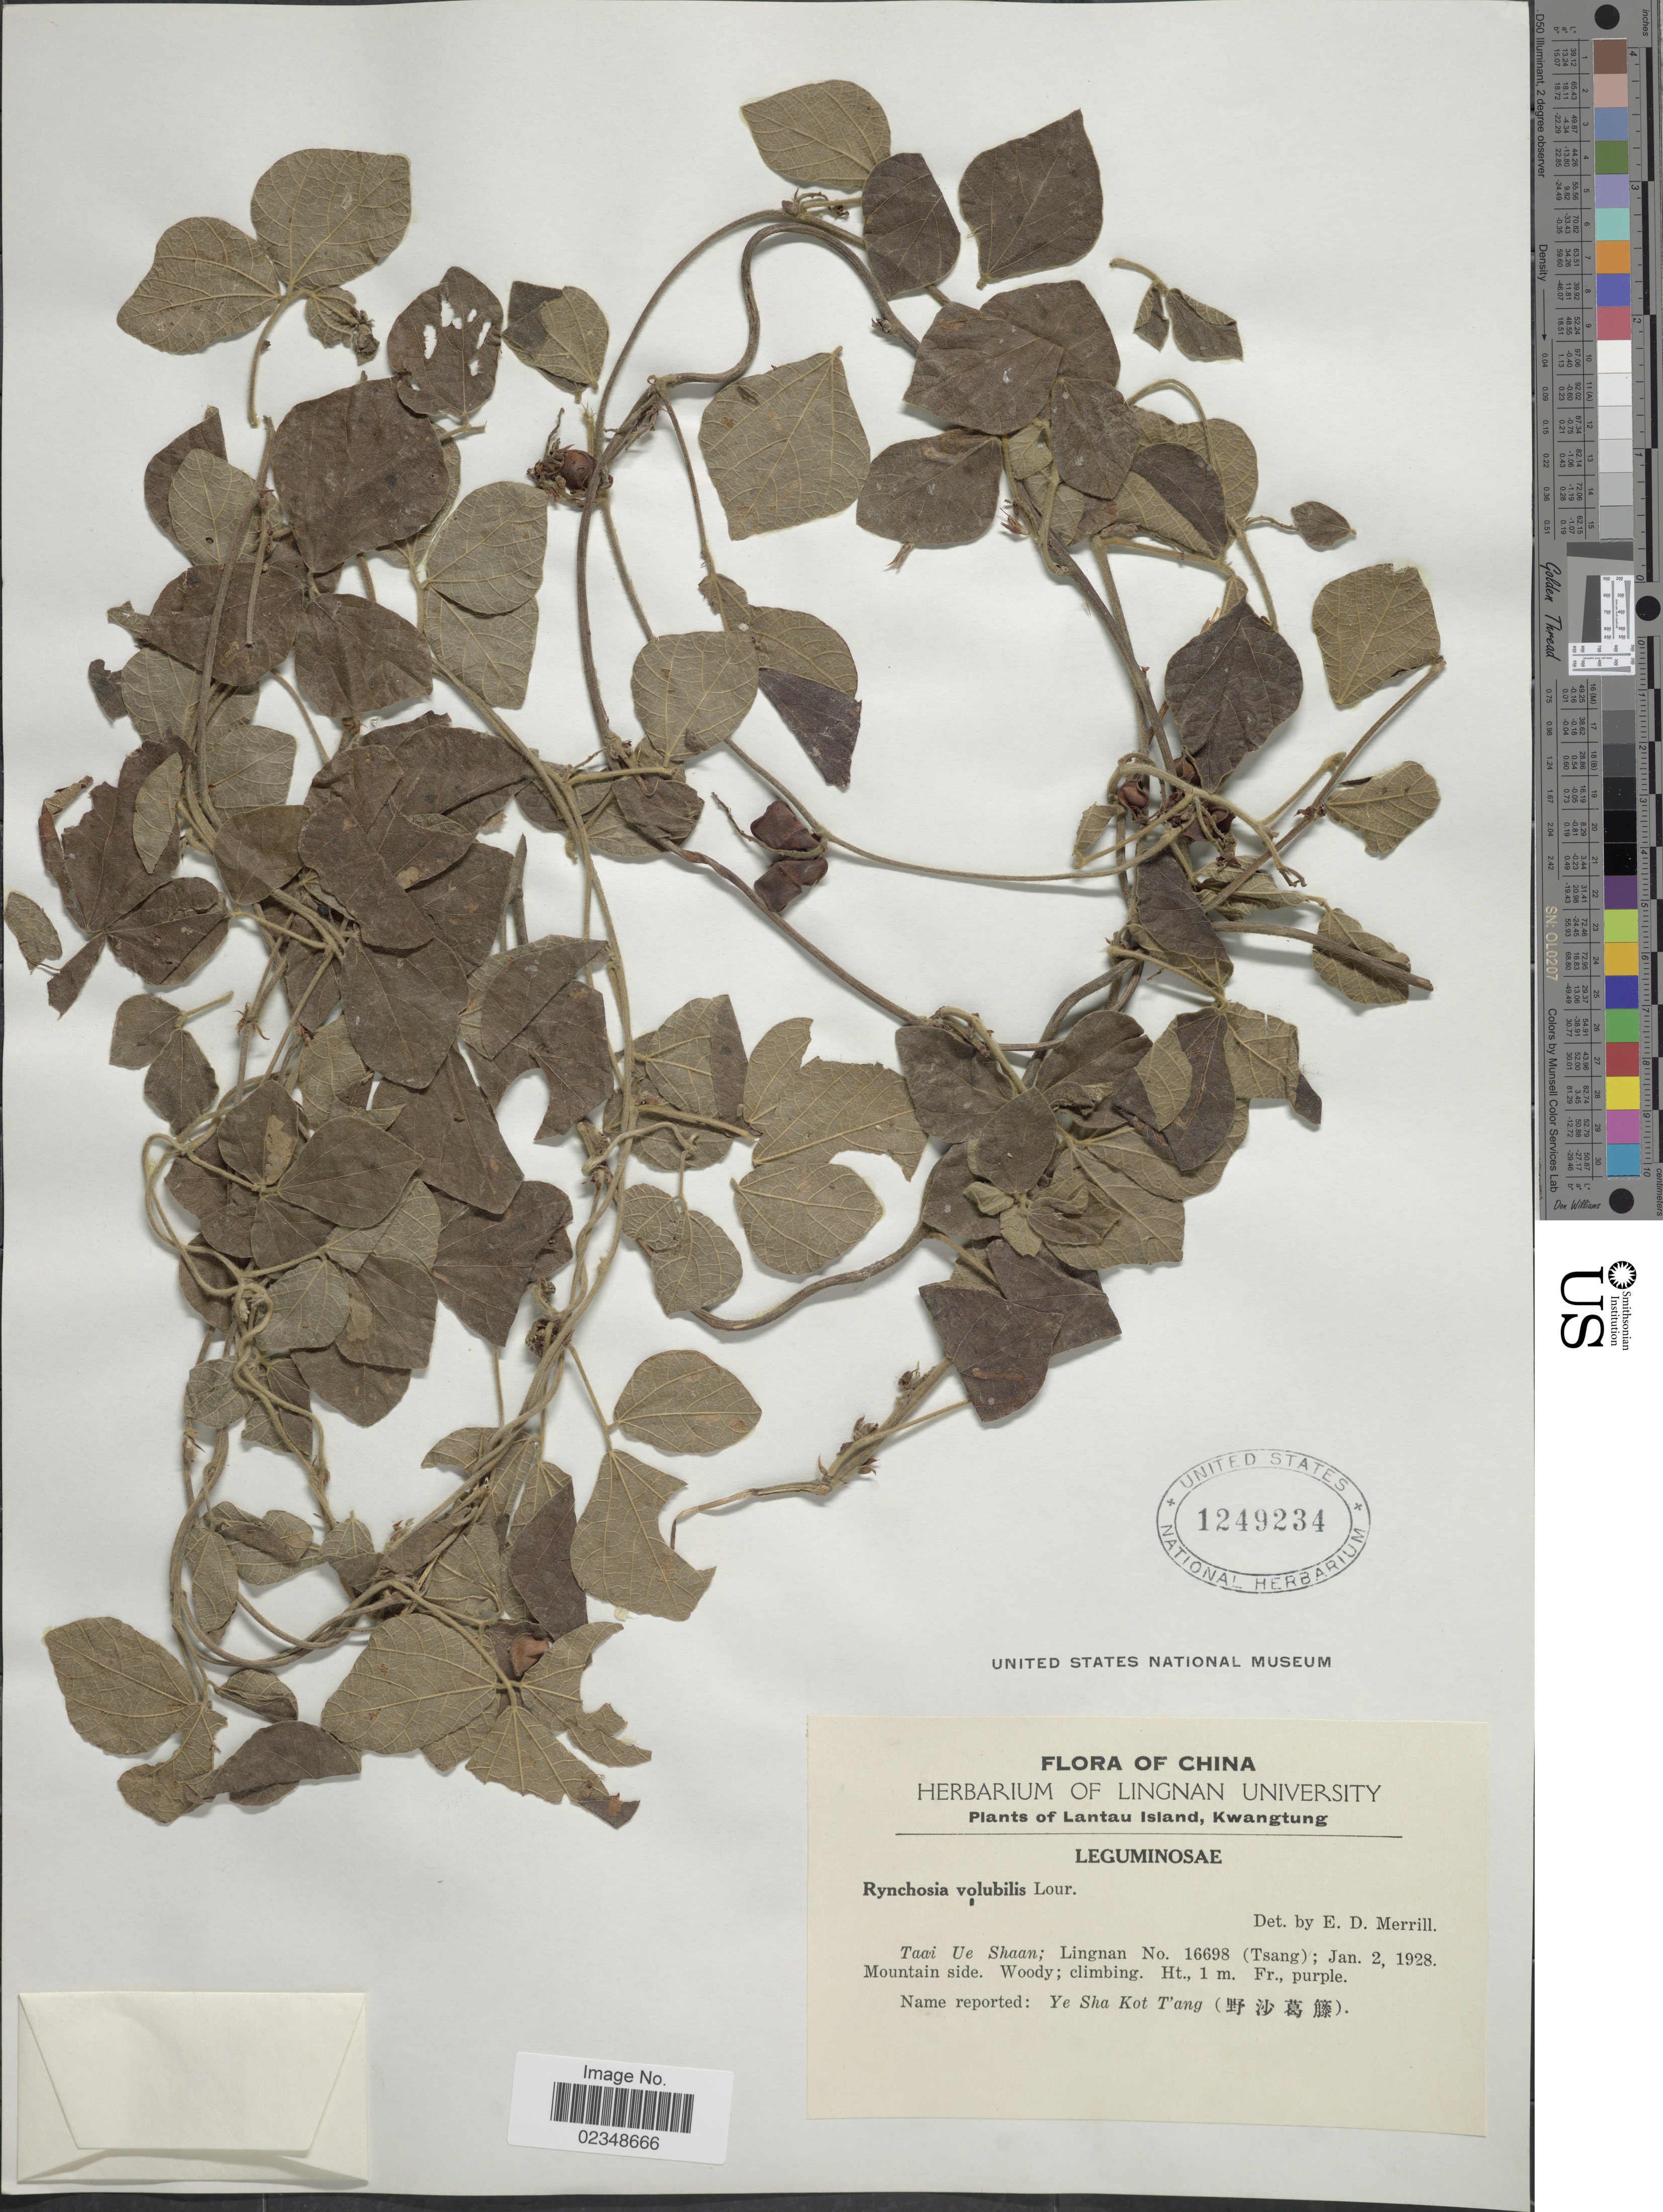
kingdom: Plantae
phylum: Tracheophyta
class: Magnoliopsida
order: Fabales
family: Fabaceae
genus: Rhynchosia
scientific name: Rhynchosia volubilis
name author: (Michx.) Wood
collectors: Lingnan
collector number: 16698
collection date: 1928-01-02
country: China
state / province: Guangdong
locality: Lantau Island, Kwangtung, Taai Ue Shaan;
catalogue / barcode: US 1249234